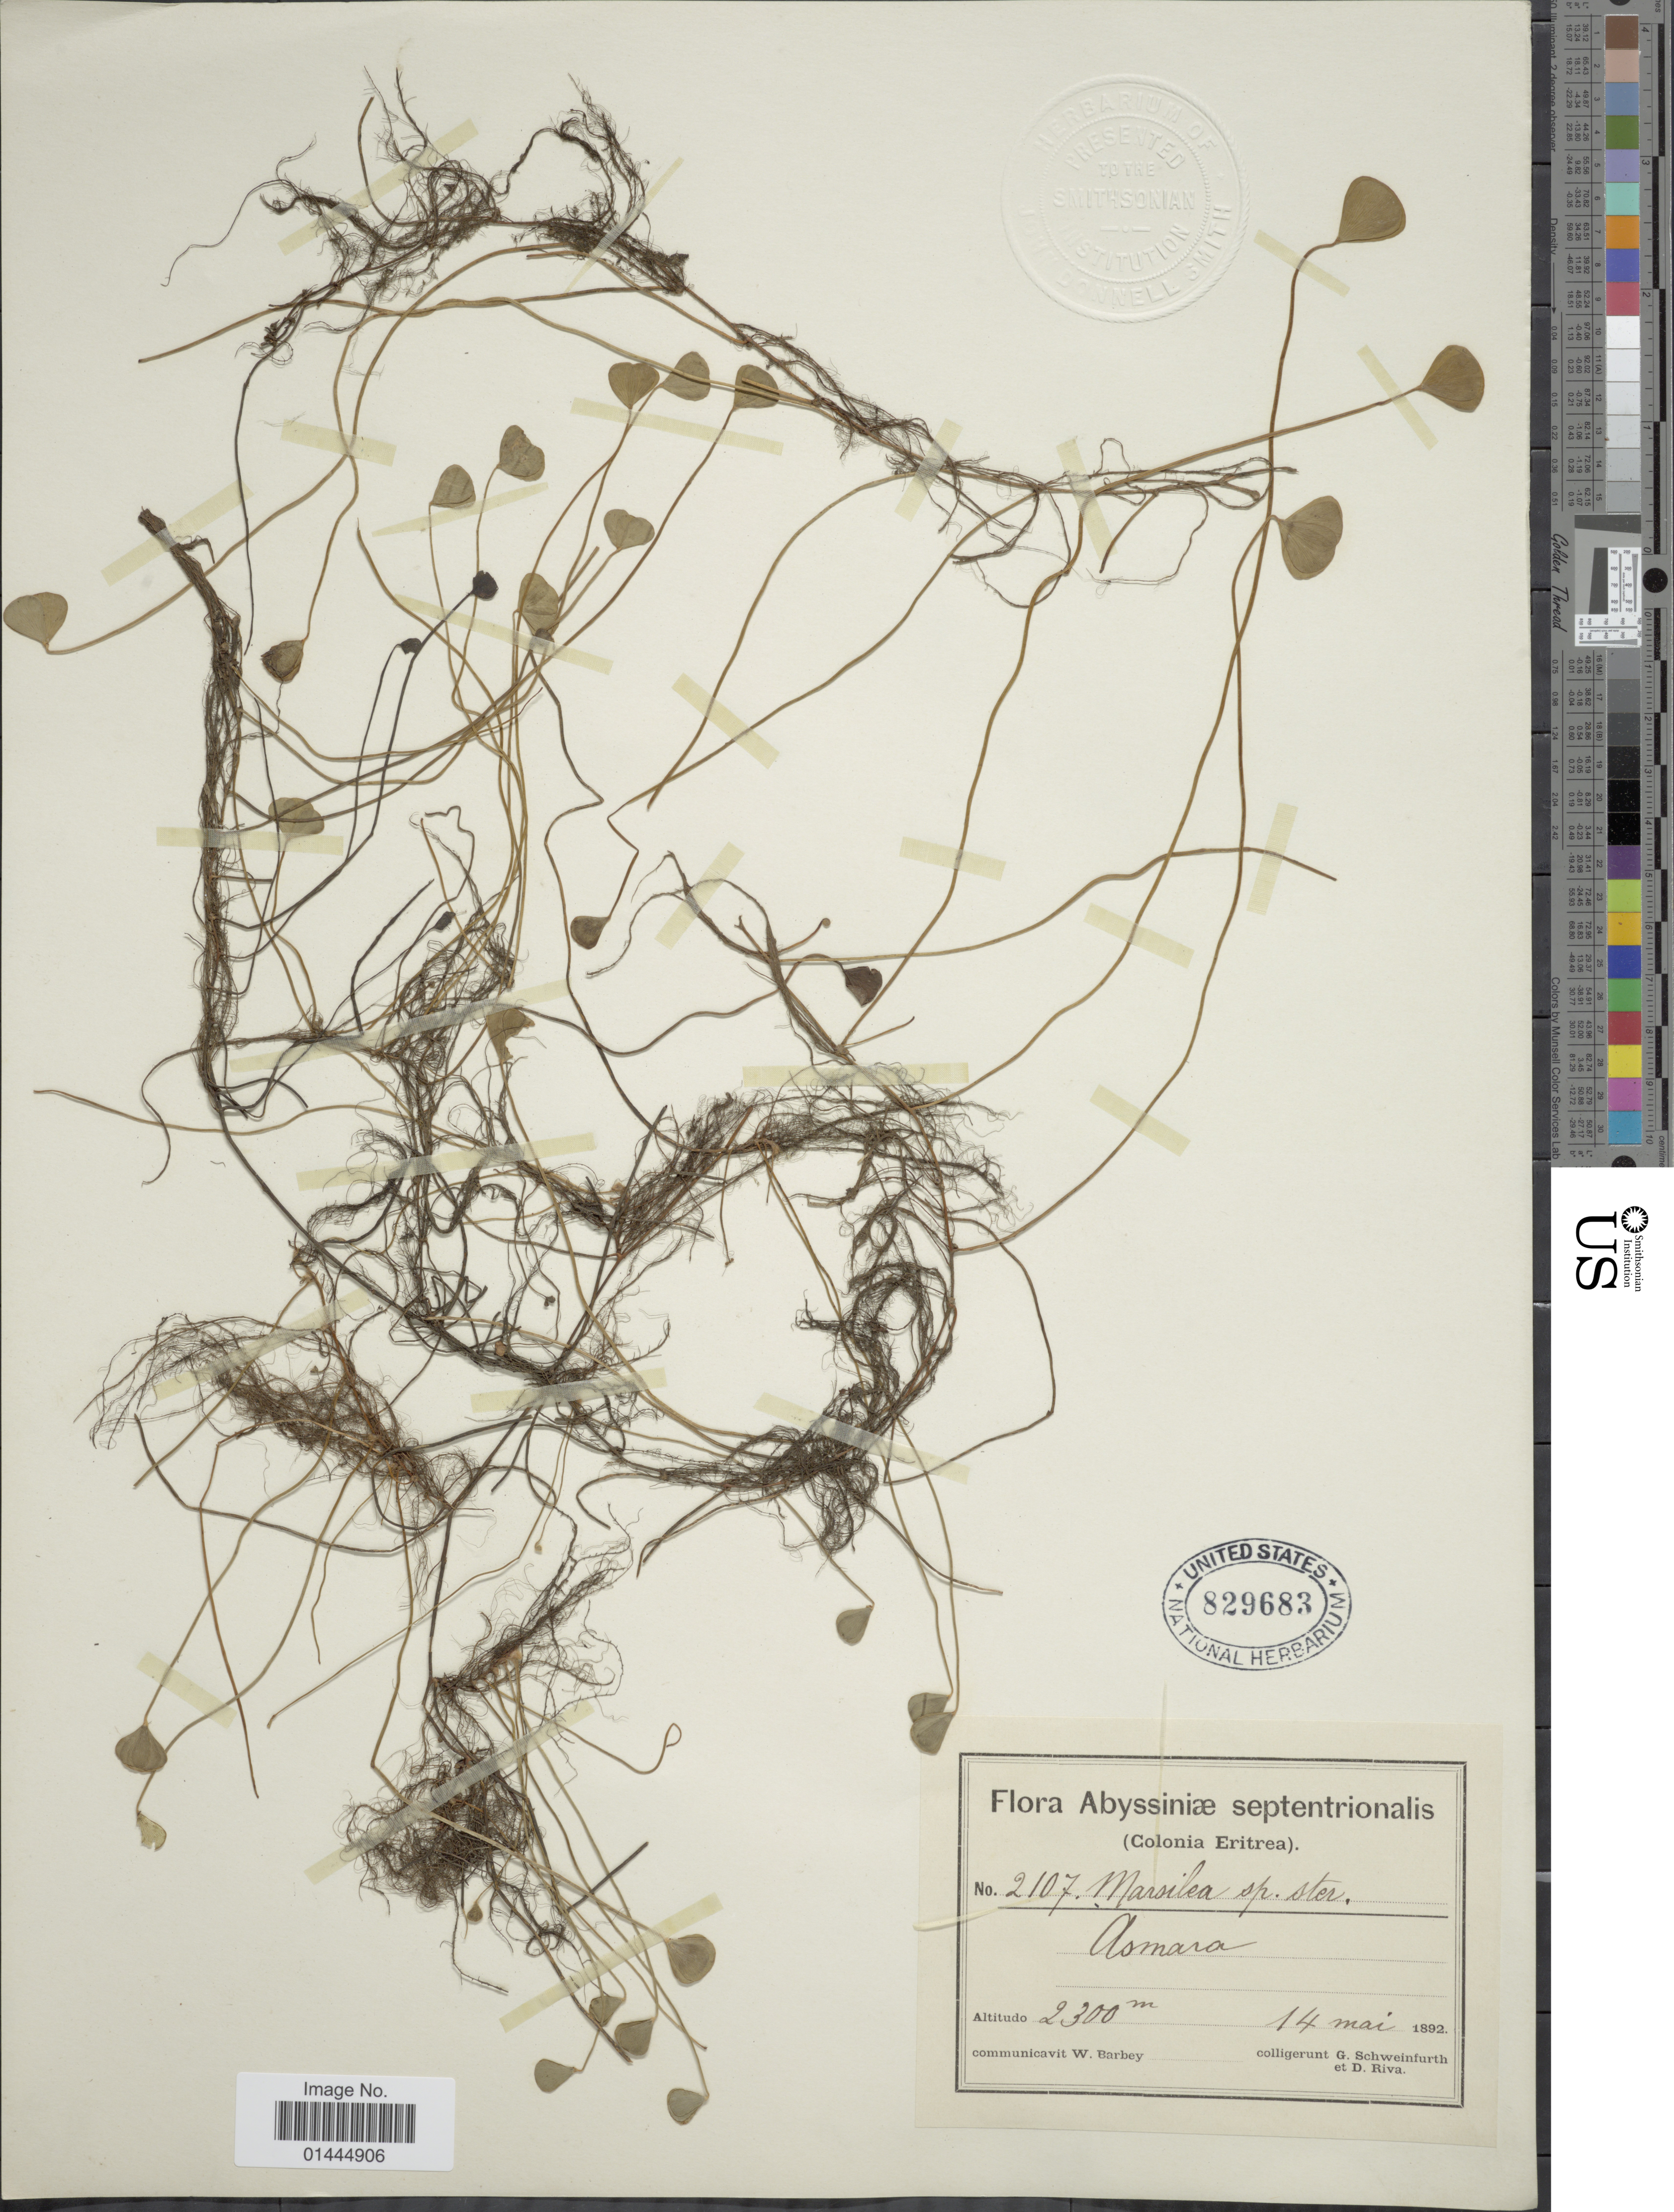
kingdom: Plantae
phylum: Tracheophyta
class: Polypodiopsida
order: Salviniales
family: Marsileaceae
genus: Marsilea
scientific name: Marsilea sp.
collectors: G. A. Schweinfurth (herbarium) & D. Riva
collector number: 2107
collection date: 1892-05-14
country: Eritrea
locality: Abyssiniae septentrionalis (Colonia Eritrea), Asmara.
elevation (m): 2300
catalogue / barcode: US 829683